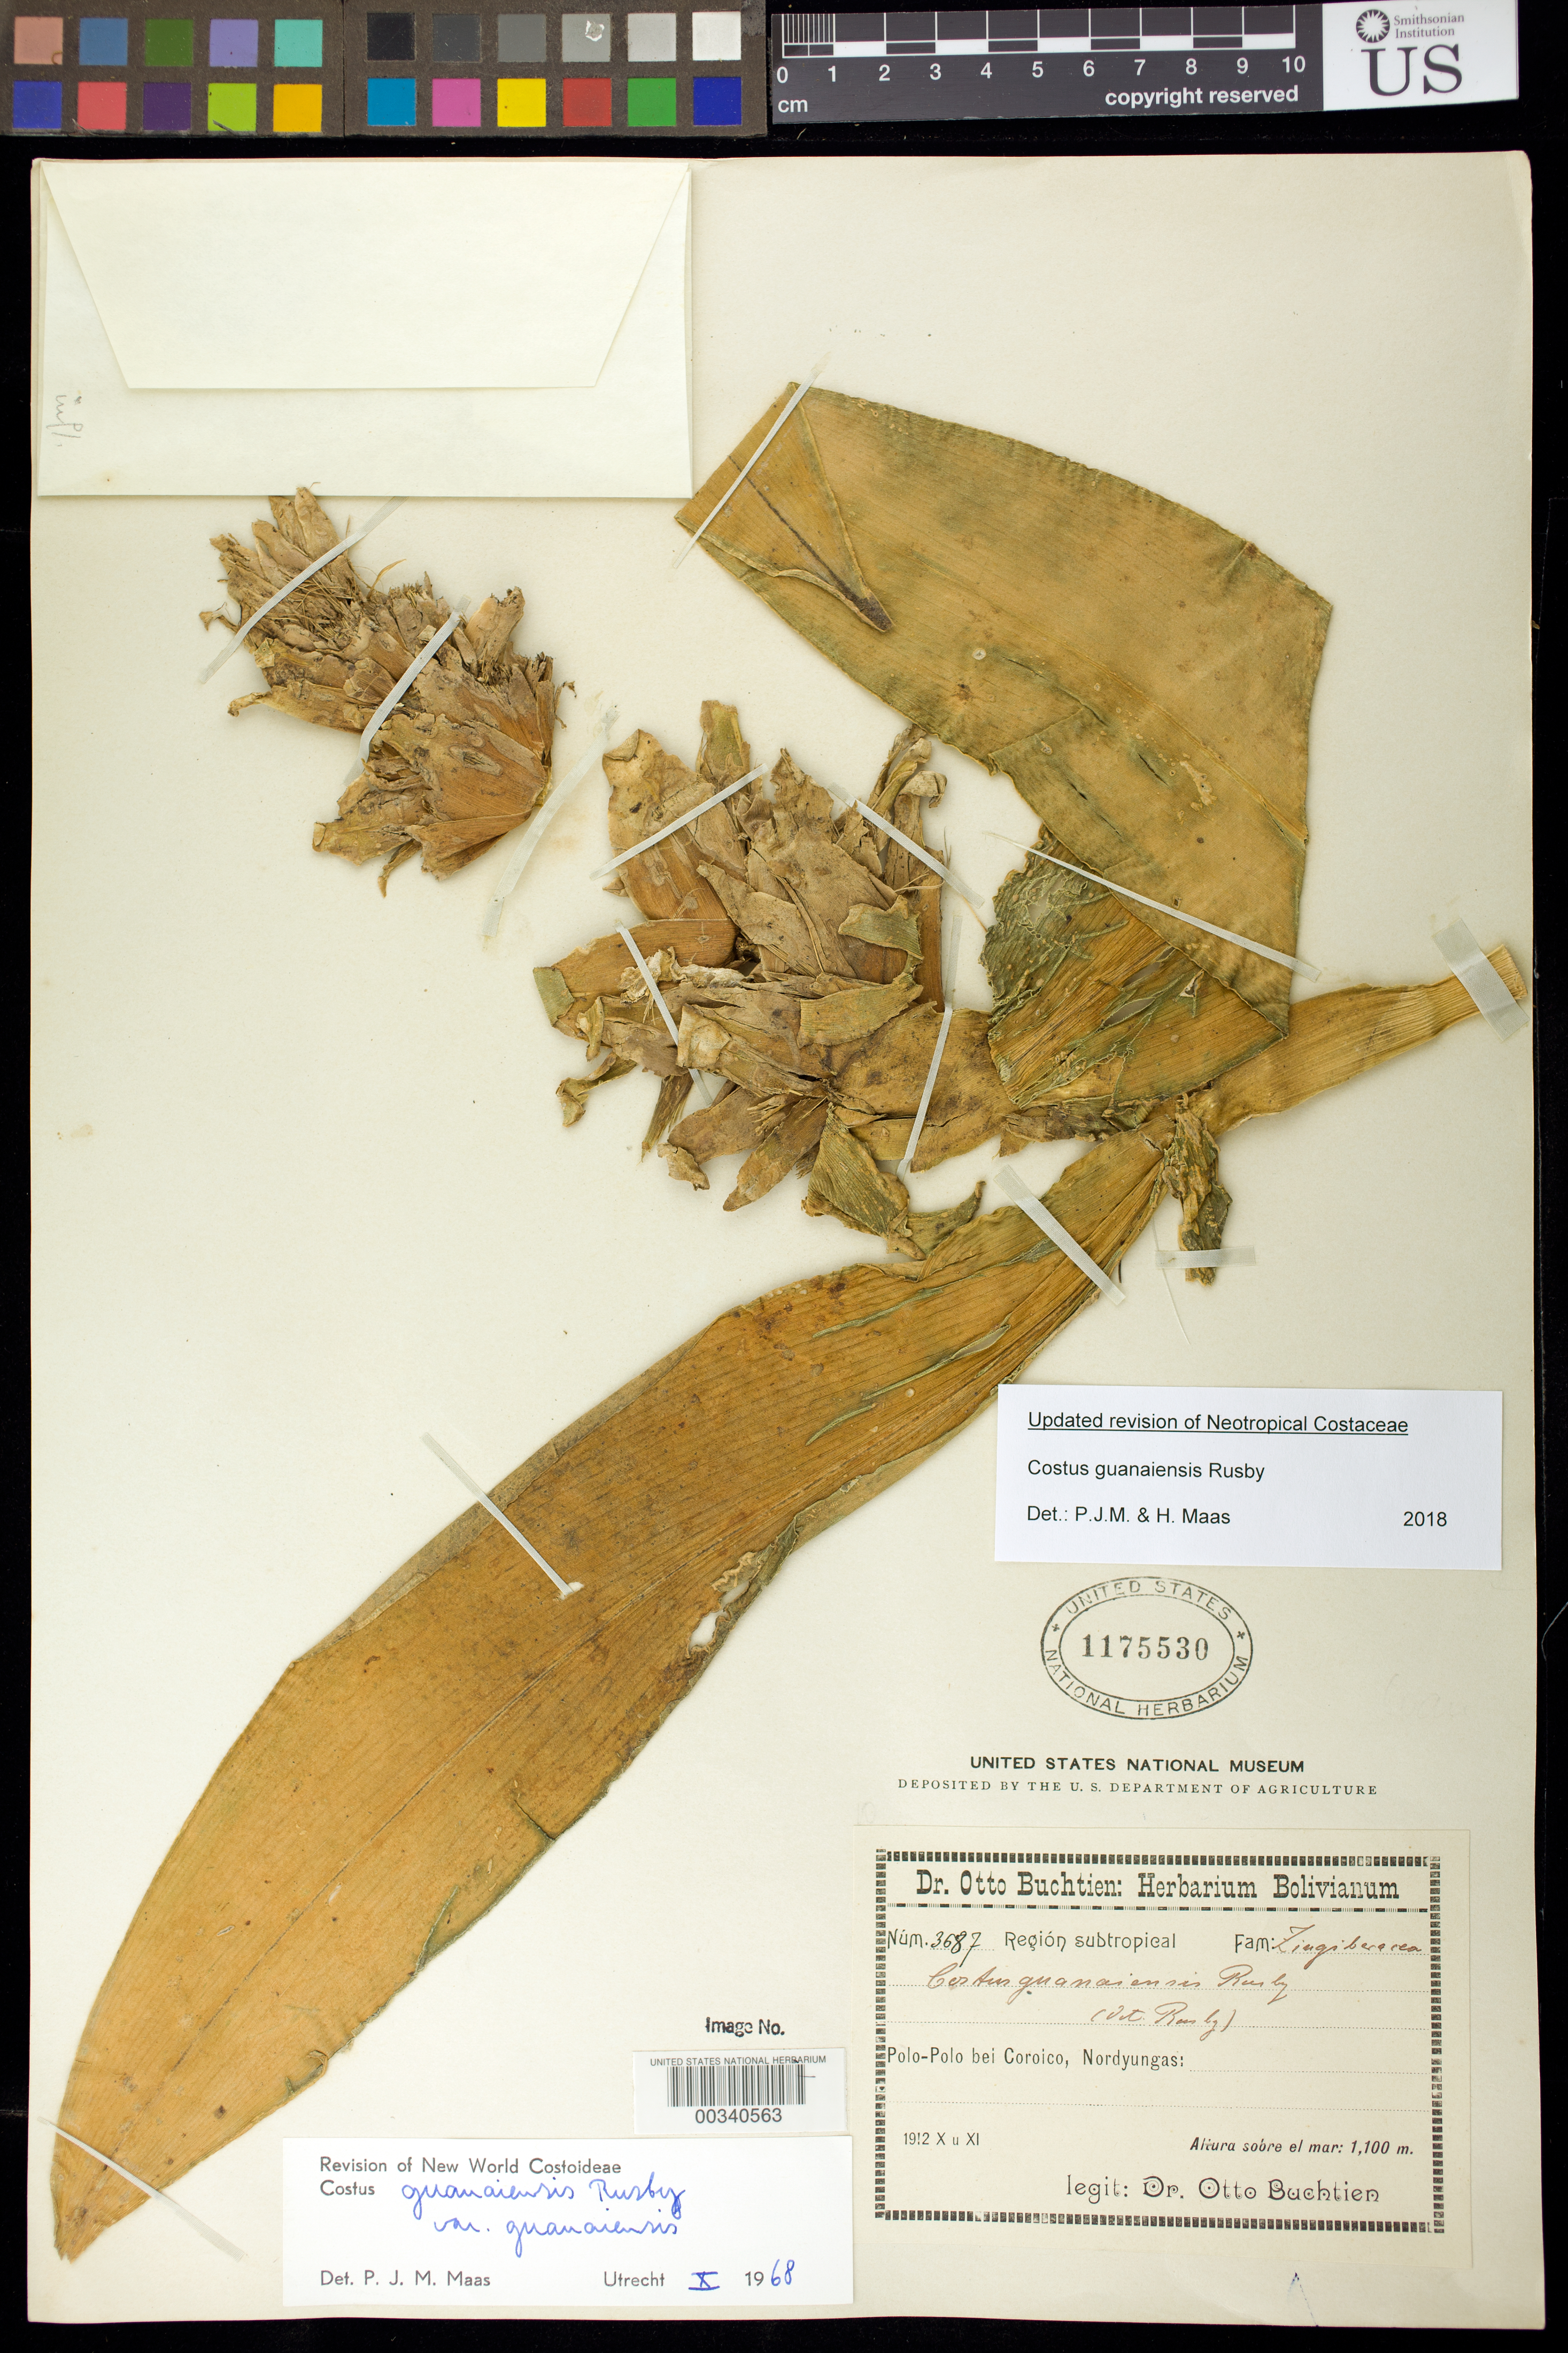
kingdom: Plantae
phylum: Tracheophyta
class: Liliopsida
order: Zingiberales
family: Costaceae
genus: Costus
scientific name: Costus guanaiensis var. guanaiensis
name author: Rusby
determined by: Maas, Paul J. M.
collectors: O. Buchtien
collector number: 3687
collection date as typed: Oct 1912 or -- Nov 1912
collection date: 1912-10 or 1912-11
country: Bolivia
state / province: La Paz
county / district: Nor Yungas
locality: Polo-Polo bei Coroico, Nord Yungas.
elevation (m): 1100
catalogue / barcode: US 1175530